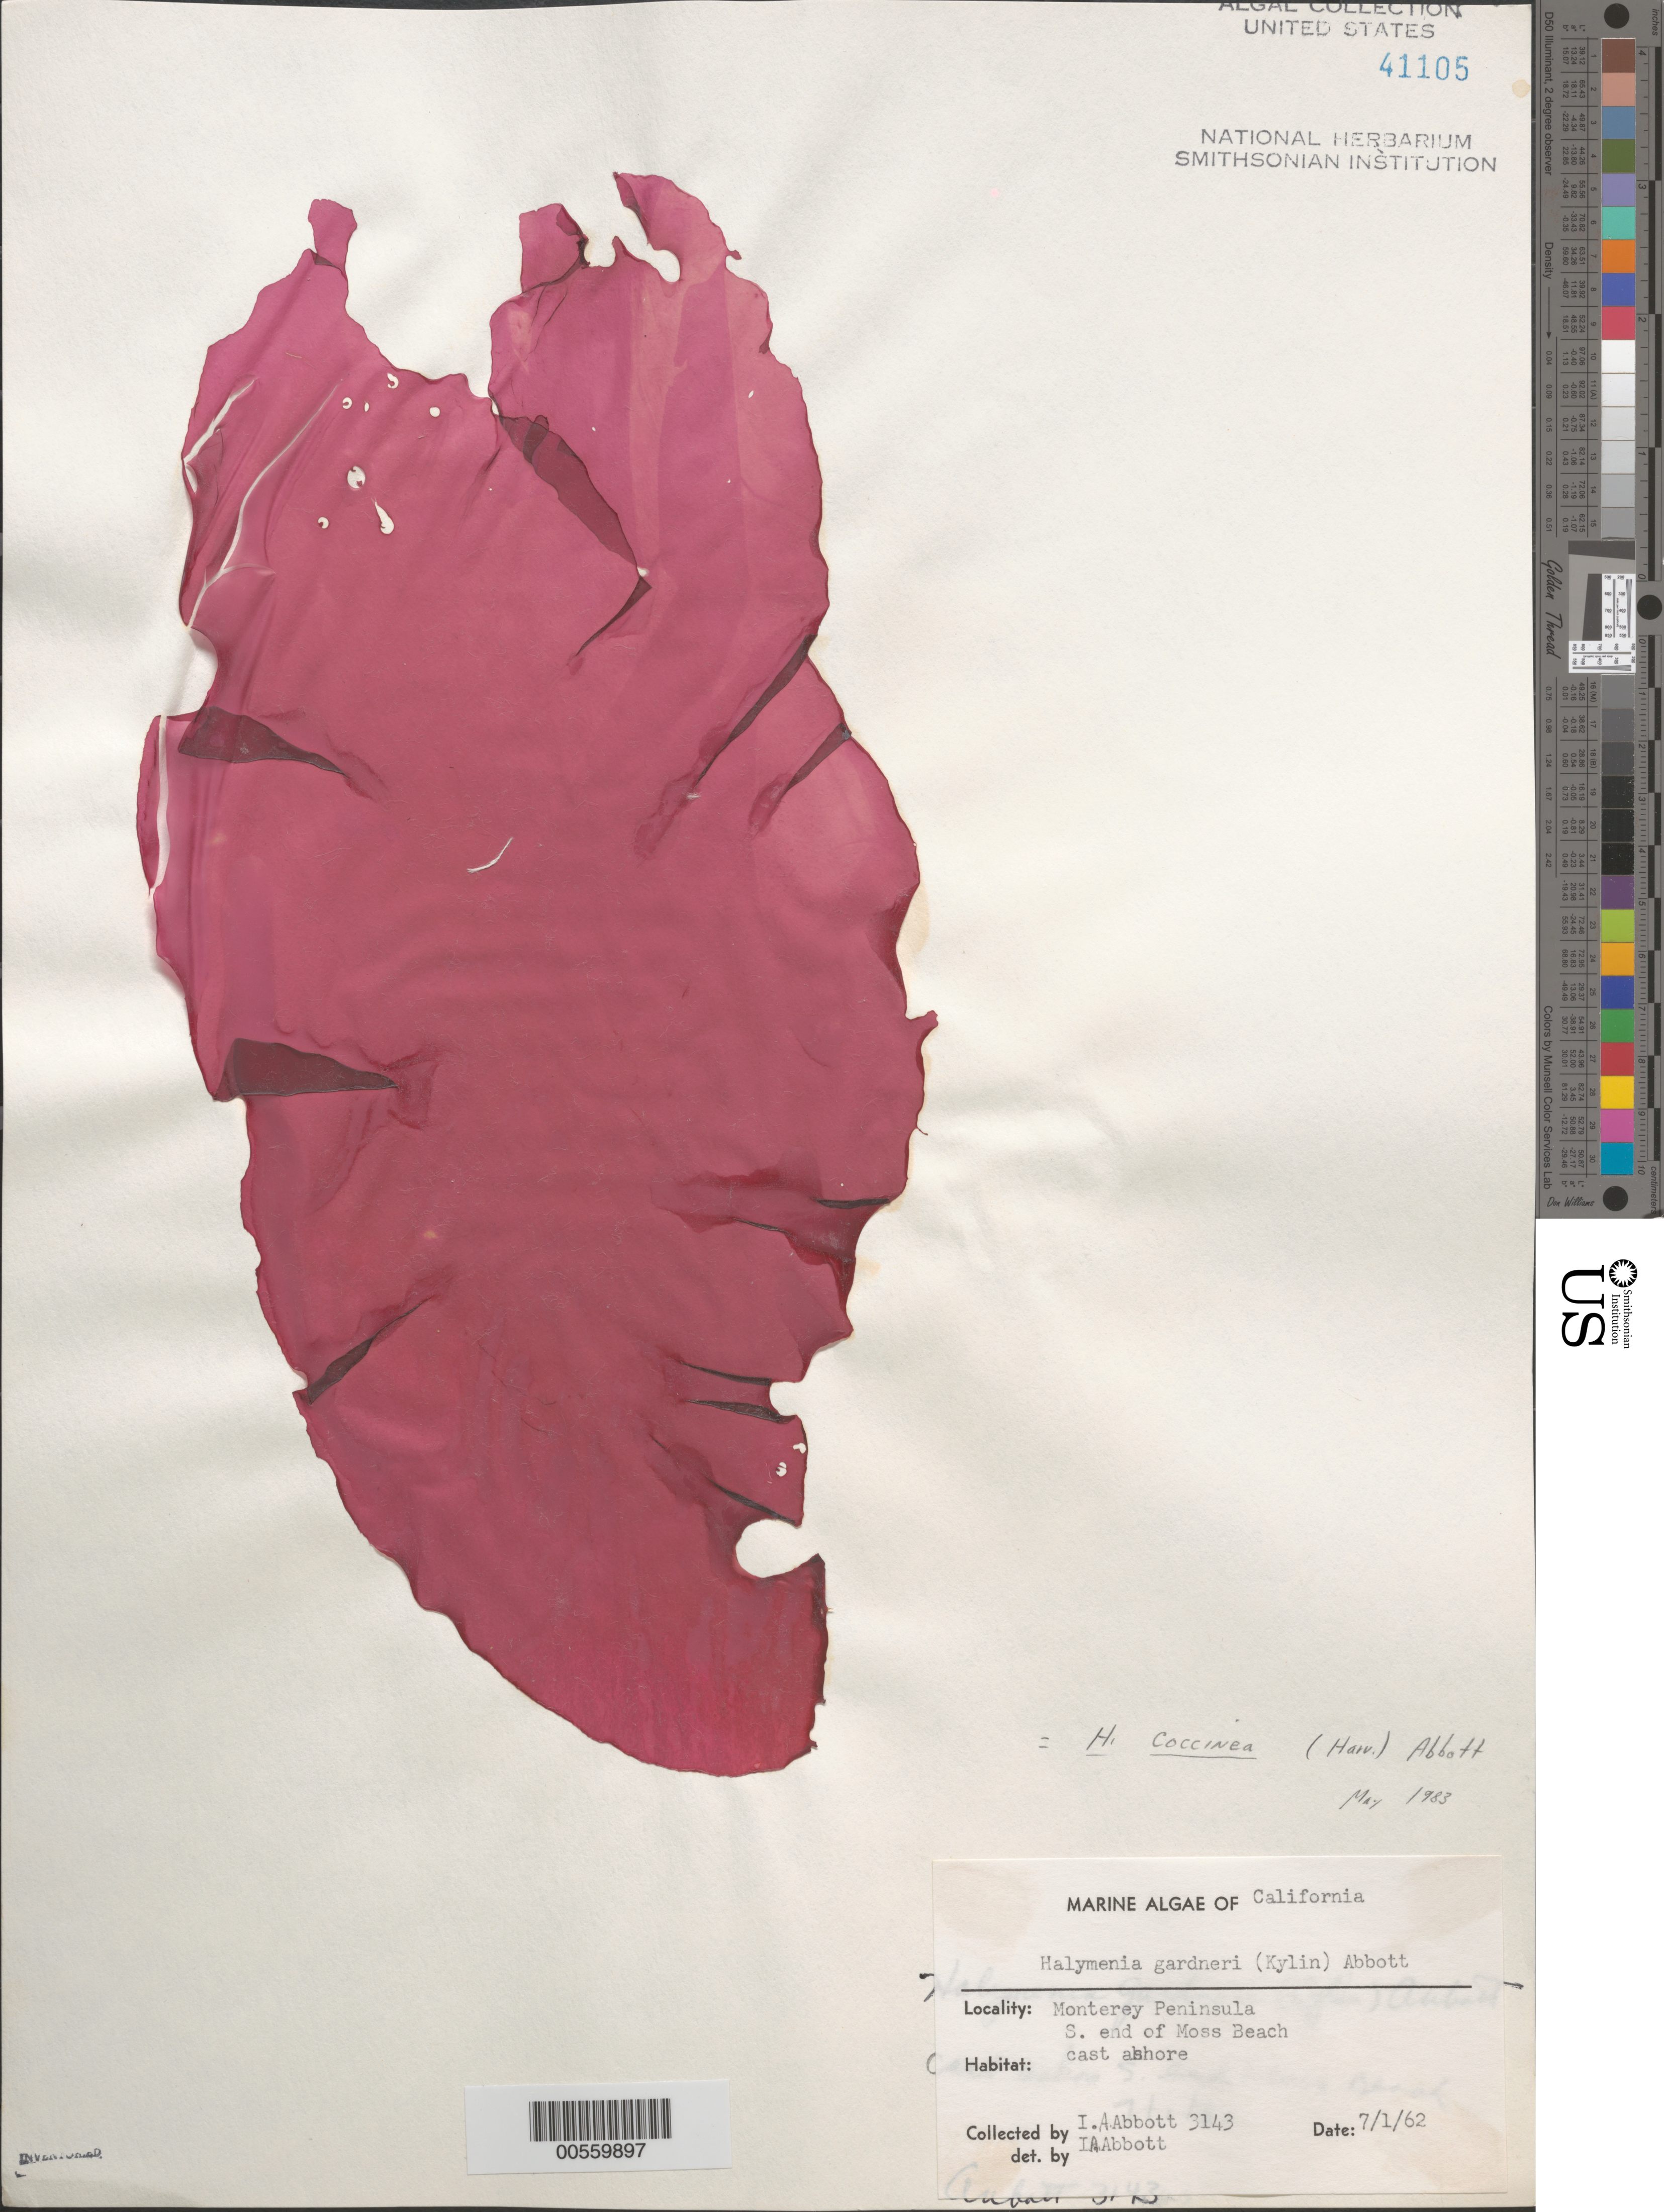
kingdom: Plantae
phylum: Rhodophyta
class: Florideophyceae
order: Gigartinales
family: Dumontiaceae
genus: Weeksia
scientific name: Weeksia coccinea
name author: (Harv.) S.C. Lindstrom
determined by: Algae name updating Project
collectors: I. A. Abbott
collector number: IAA 3143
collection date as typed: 01 Jul 1962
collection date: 1962-07-01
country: United States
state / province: California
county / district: Monterey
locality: Moss Beach, Monterey Peninsula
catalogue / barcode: US 41105